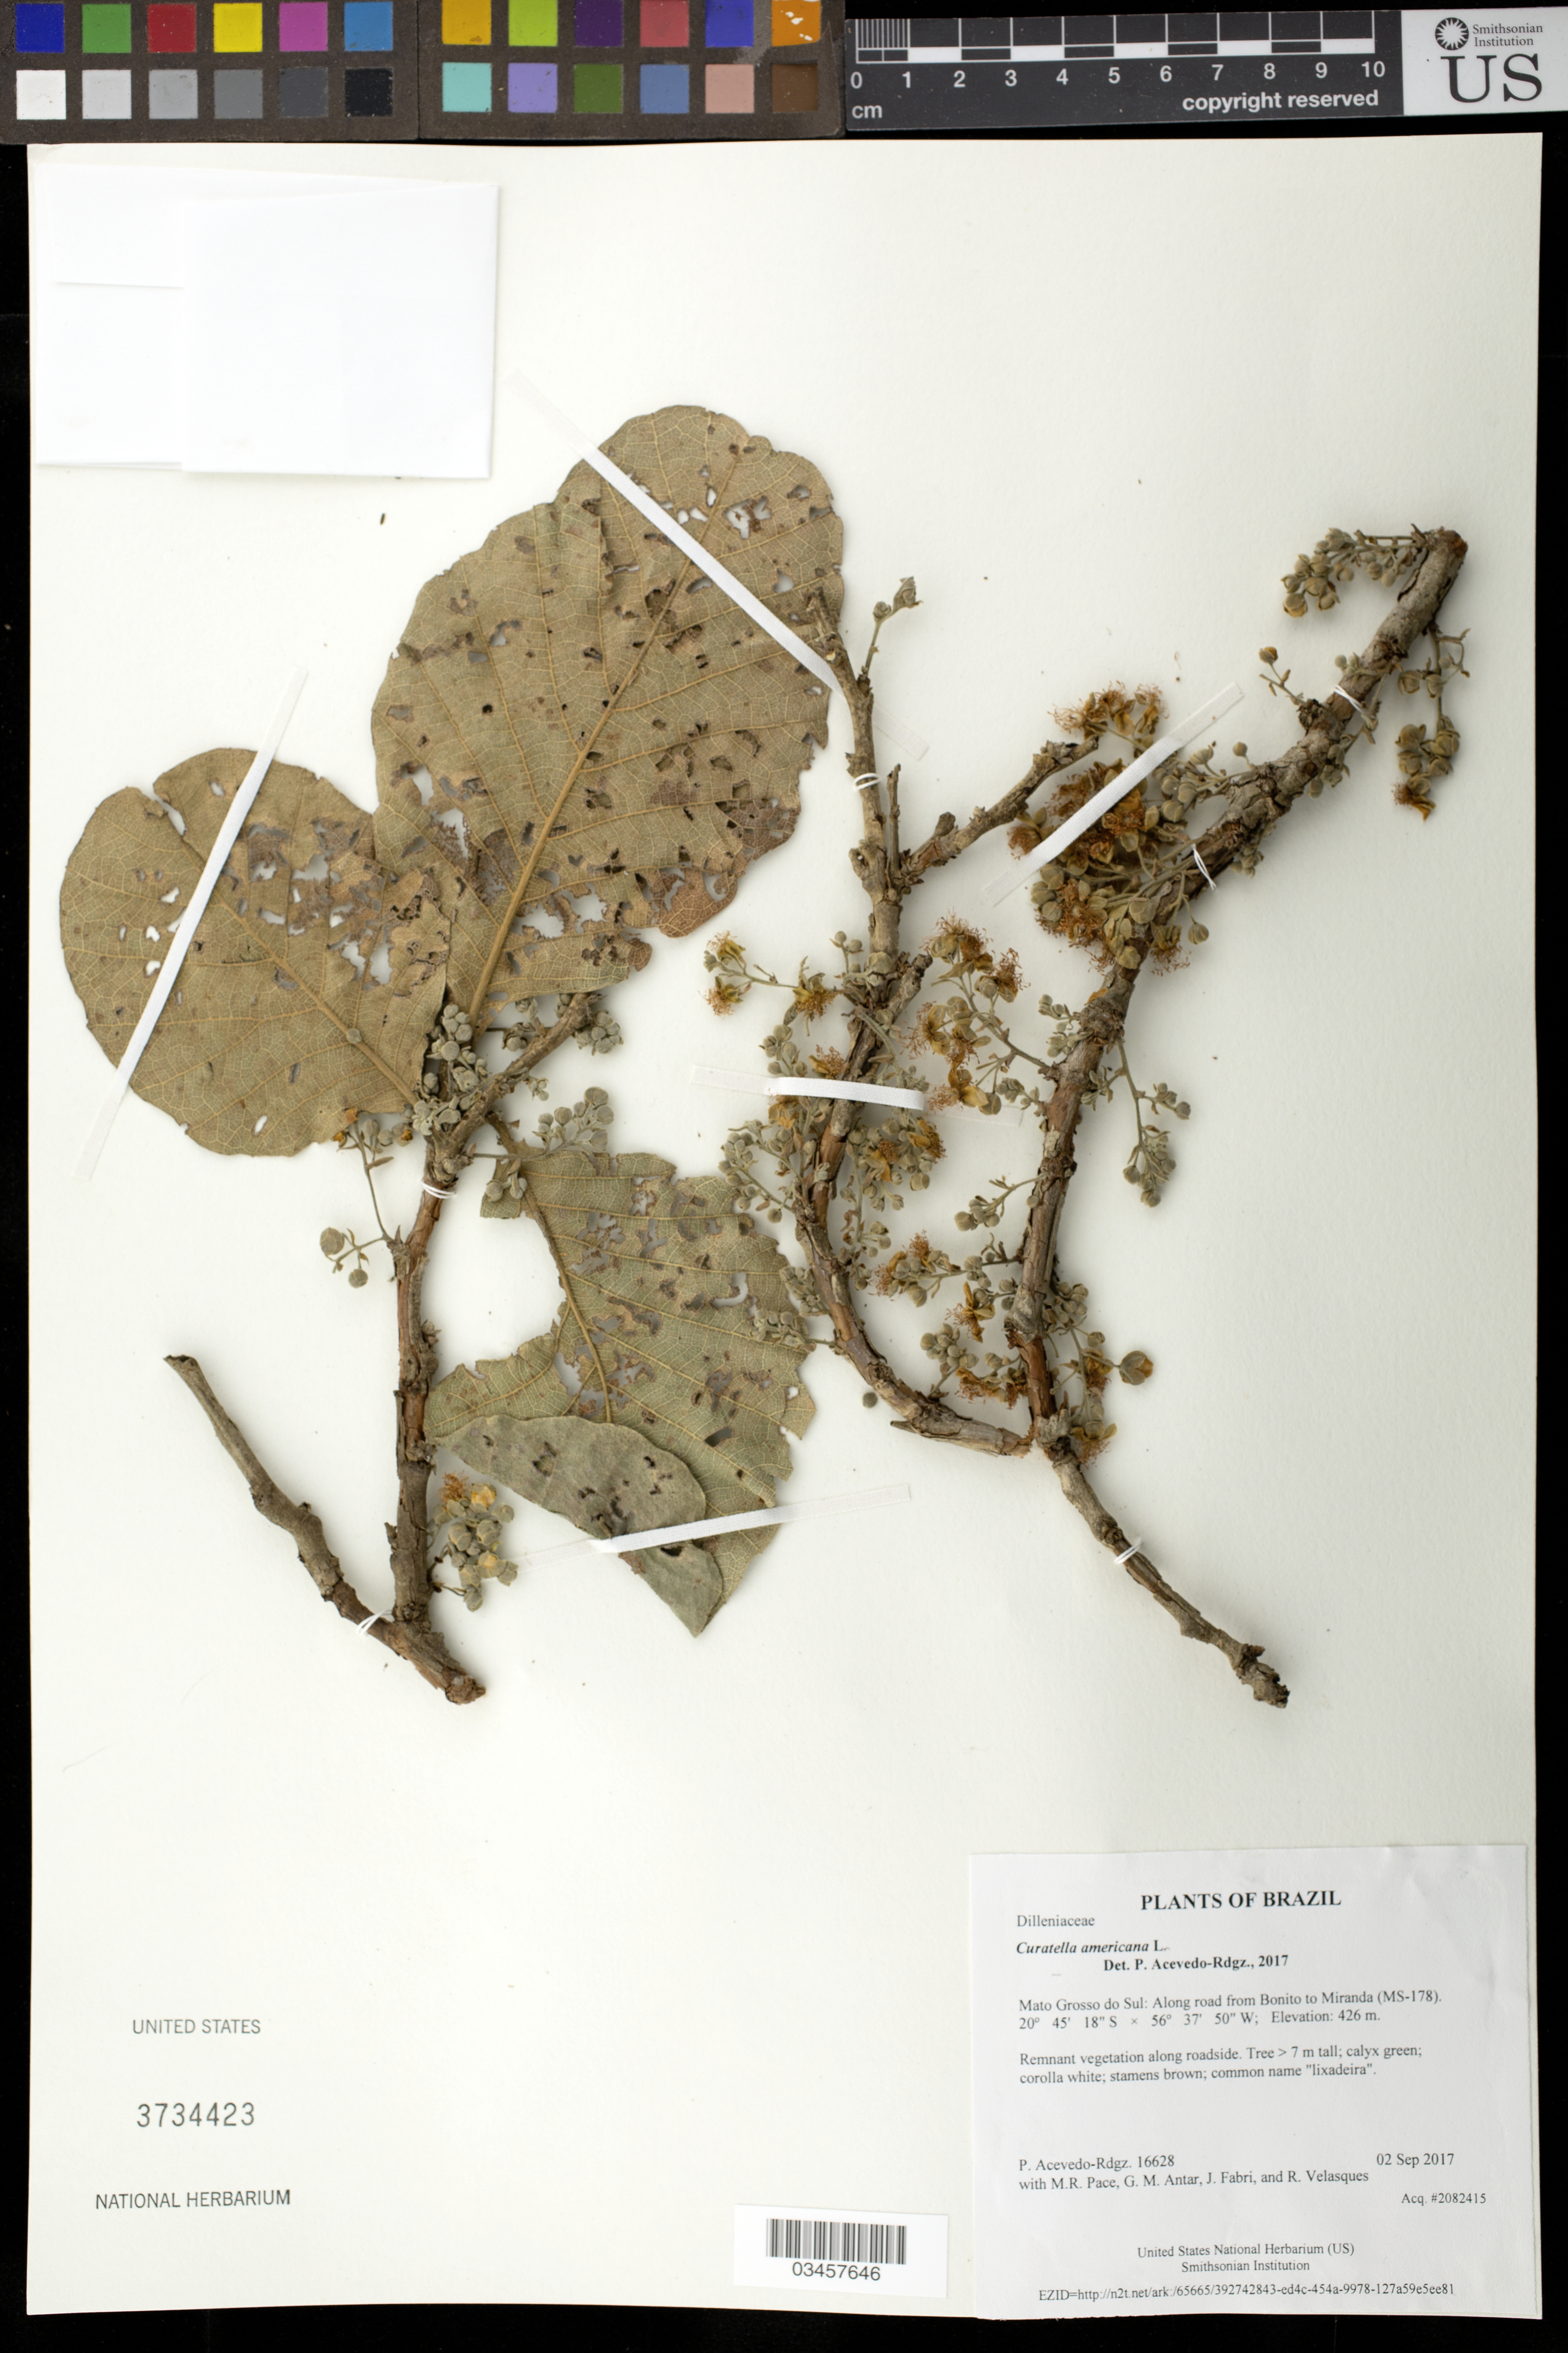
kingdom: Plantae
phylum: Tracheophyta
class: Magnoliopsida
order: Dilleniales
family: Dilleniaceae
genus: Curatella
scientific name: Curatella americana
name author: L.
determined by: Acevedo-Rodríguez, P., (BOT), Smithsonian Institution - National Museum of Natural History (UNITED STATES)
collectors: P. Acevedo-Rodr., M. R. Pace, G. M. Antar, J. Fabri & R. Velasques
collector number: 16628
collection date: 2017-09-02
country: Brazil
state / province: Mato Grosso do Sul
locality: Along road from Bonito to Miranda (MS-178)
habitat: Remnant vegetation along roadside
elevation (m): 426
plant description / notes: US, NY, MO, K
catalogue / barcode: US 3734423